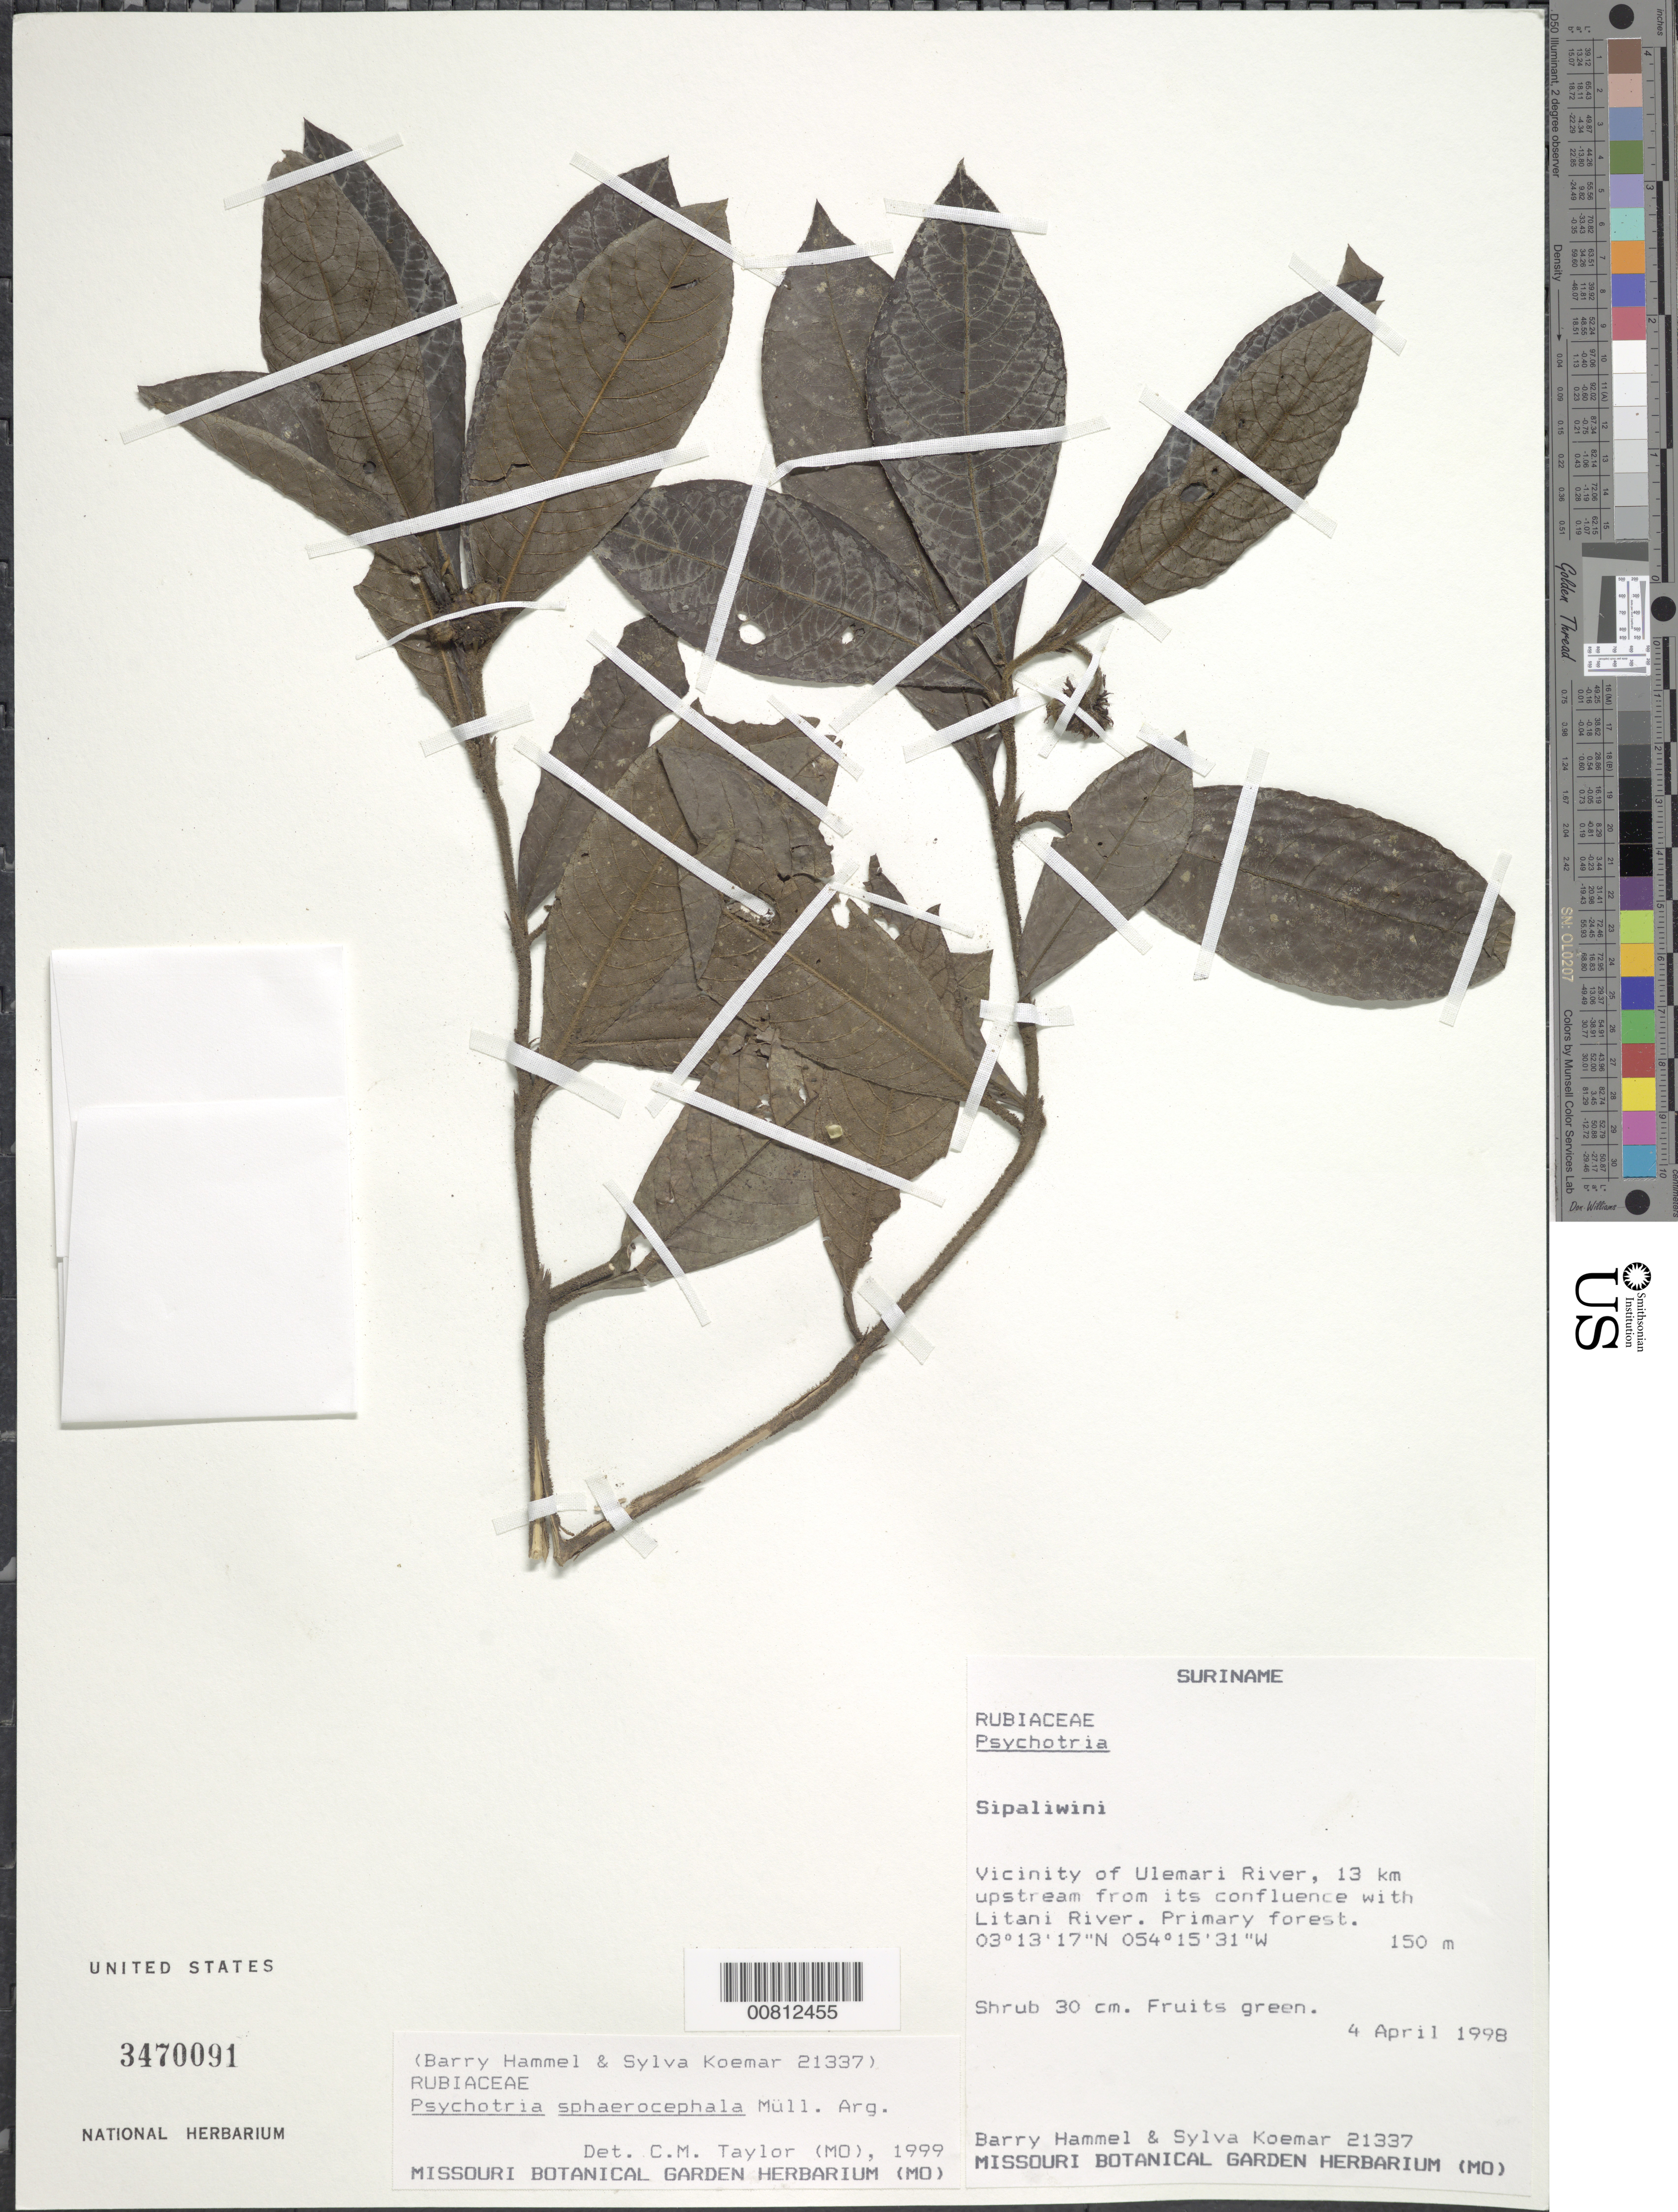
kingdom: Plantae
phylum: Tracheophyta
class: Magnoliopsida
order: Gentianales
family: Rubiaceae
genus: Psychotria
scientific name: Psychotria sphaerocephala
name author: Müll. Arg.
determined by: Taylor, Charlotte M.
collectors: B. Hammel & S. Koemar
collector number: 21337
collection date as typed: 4-Apr-98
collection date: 1998-04-04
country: Suriname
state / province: Sipaliwini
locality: Ulemari R., 13 km upstream from confl. with Litani R.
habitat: Primary forest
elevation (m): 150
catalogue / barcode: US 3470091